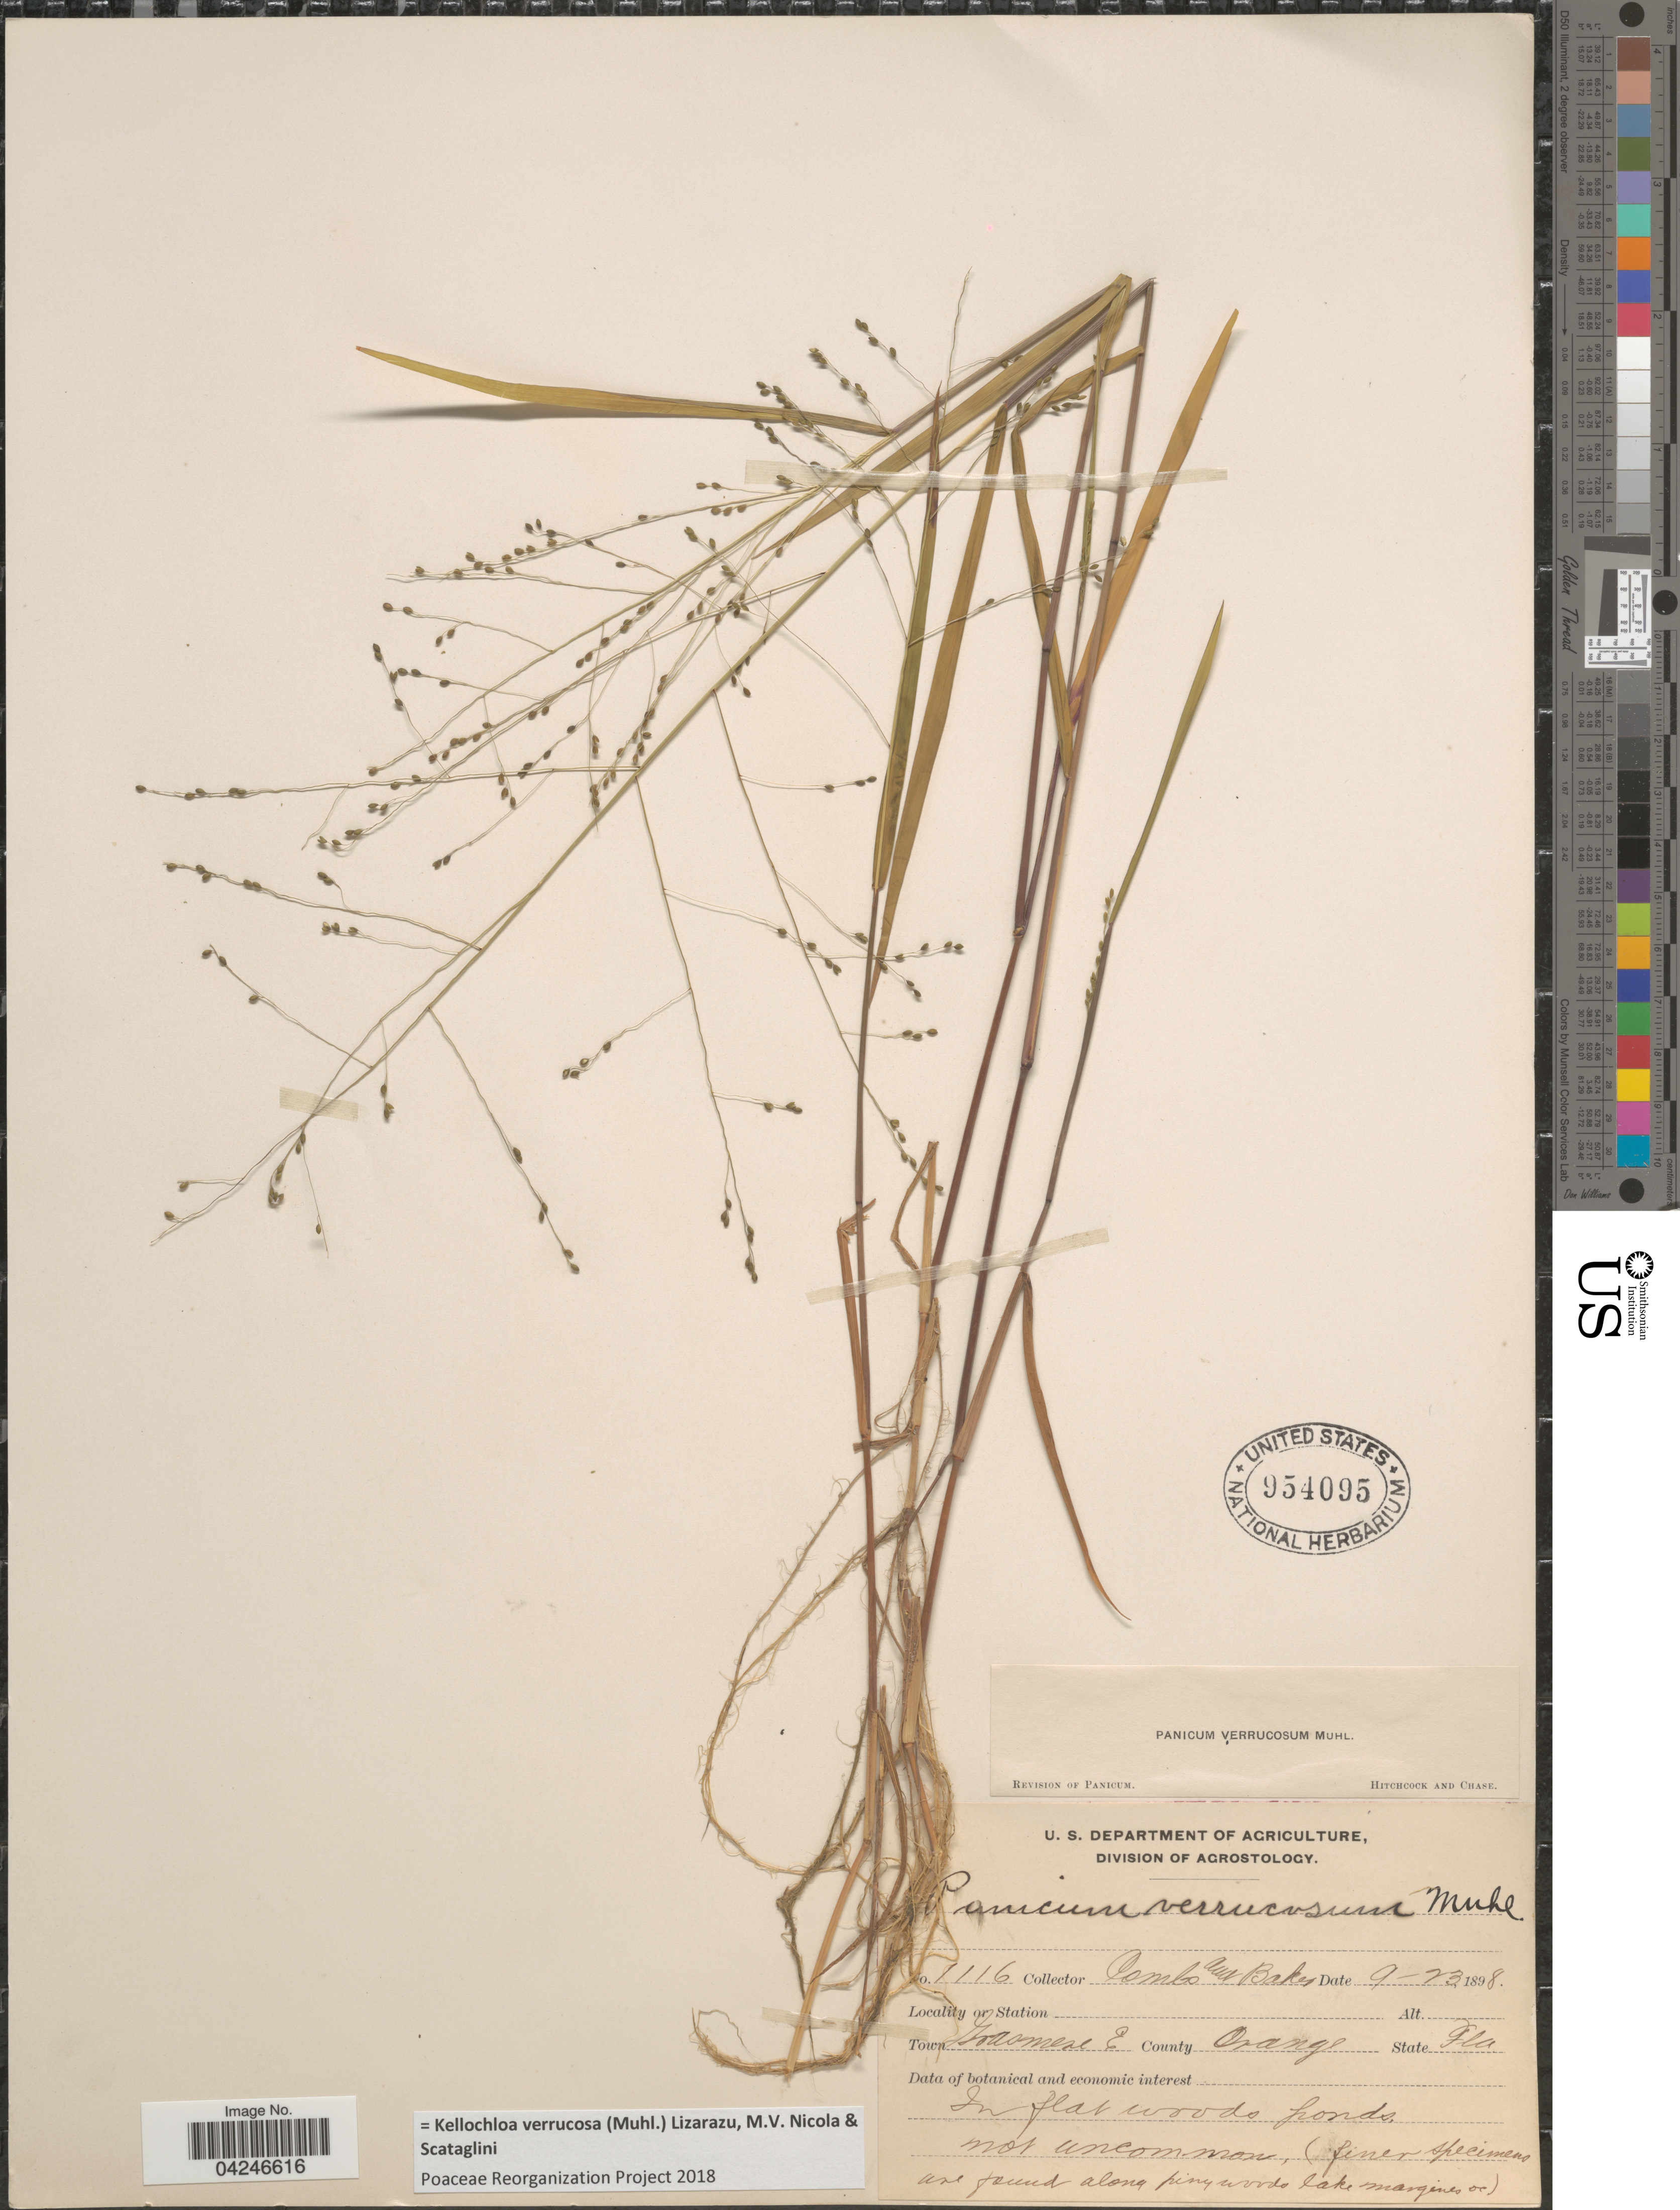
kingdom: Plantae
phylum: Tracheophyta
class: Liliopsida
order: Poales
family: Poaceae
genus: Kellochloa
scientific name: Kellochloa verrucosa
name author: (Muhl.) Lizarazu et al.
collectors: -. Combs & -- Baker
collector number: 1116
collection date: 1898-09-23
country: United States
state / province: Florida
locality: Town Grasmere E. County Orange.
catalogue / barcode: US 954095